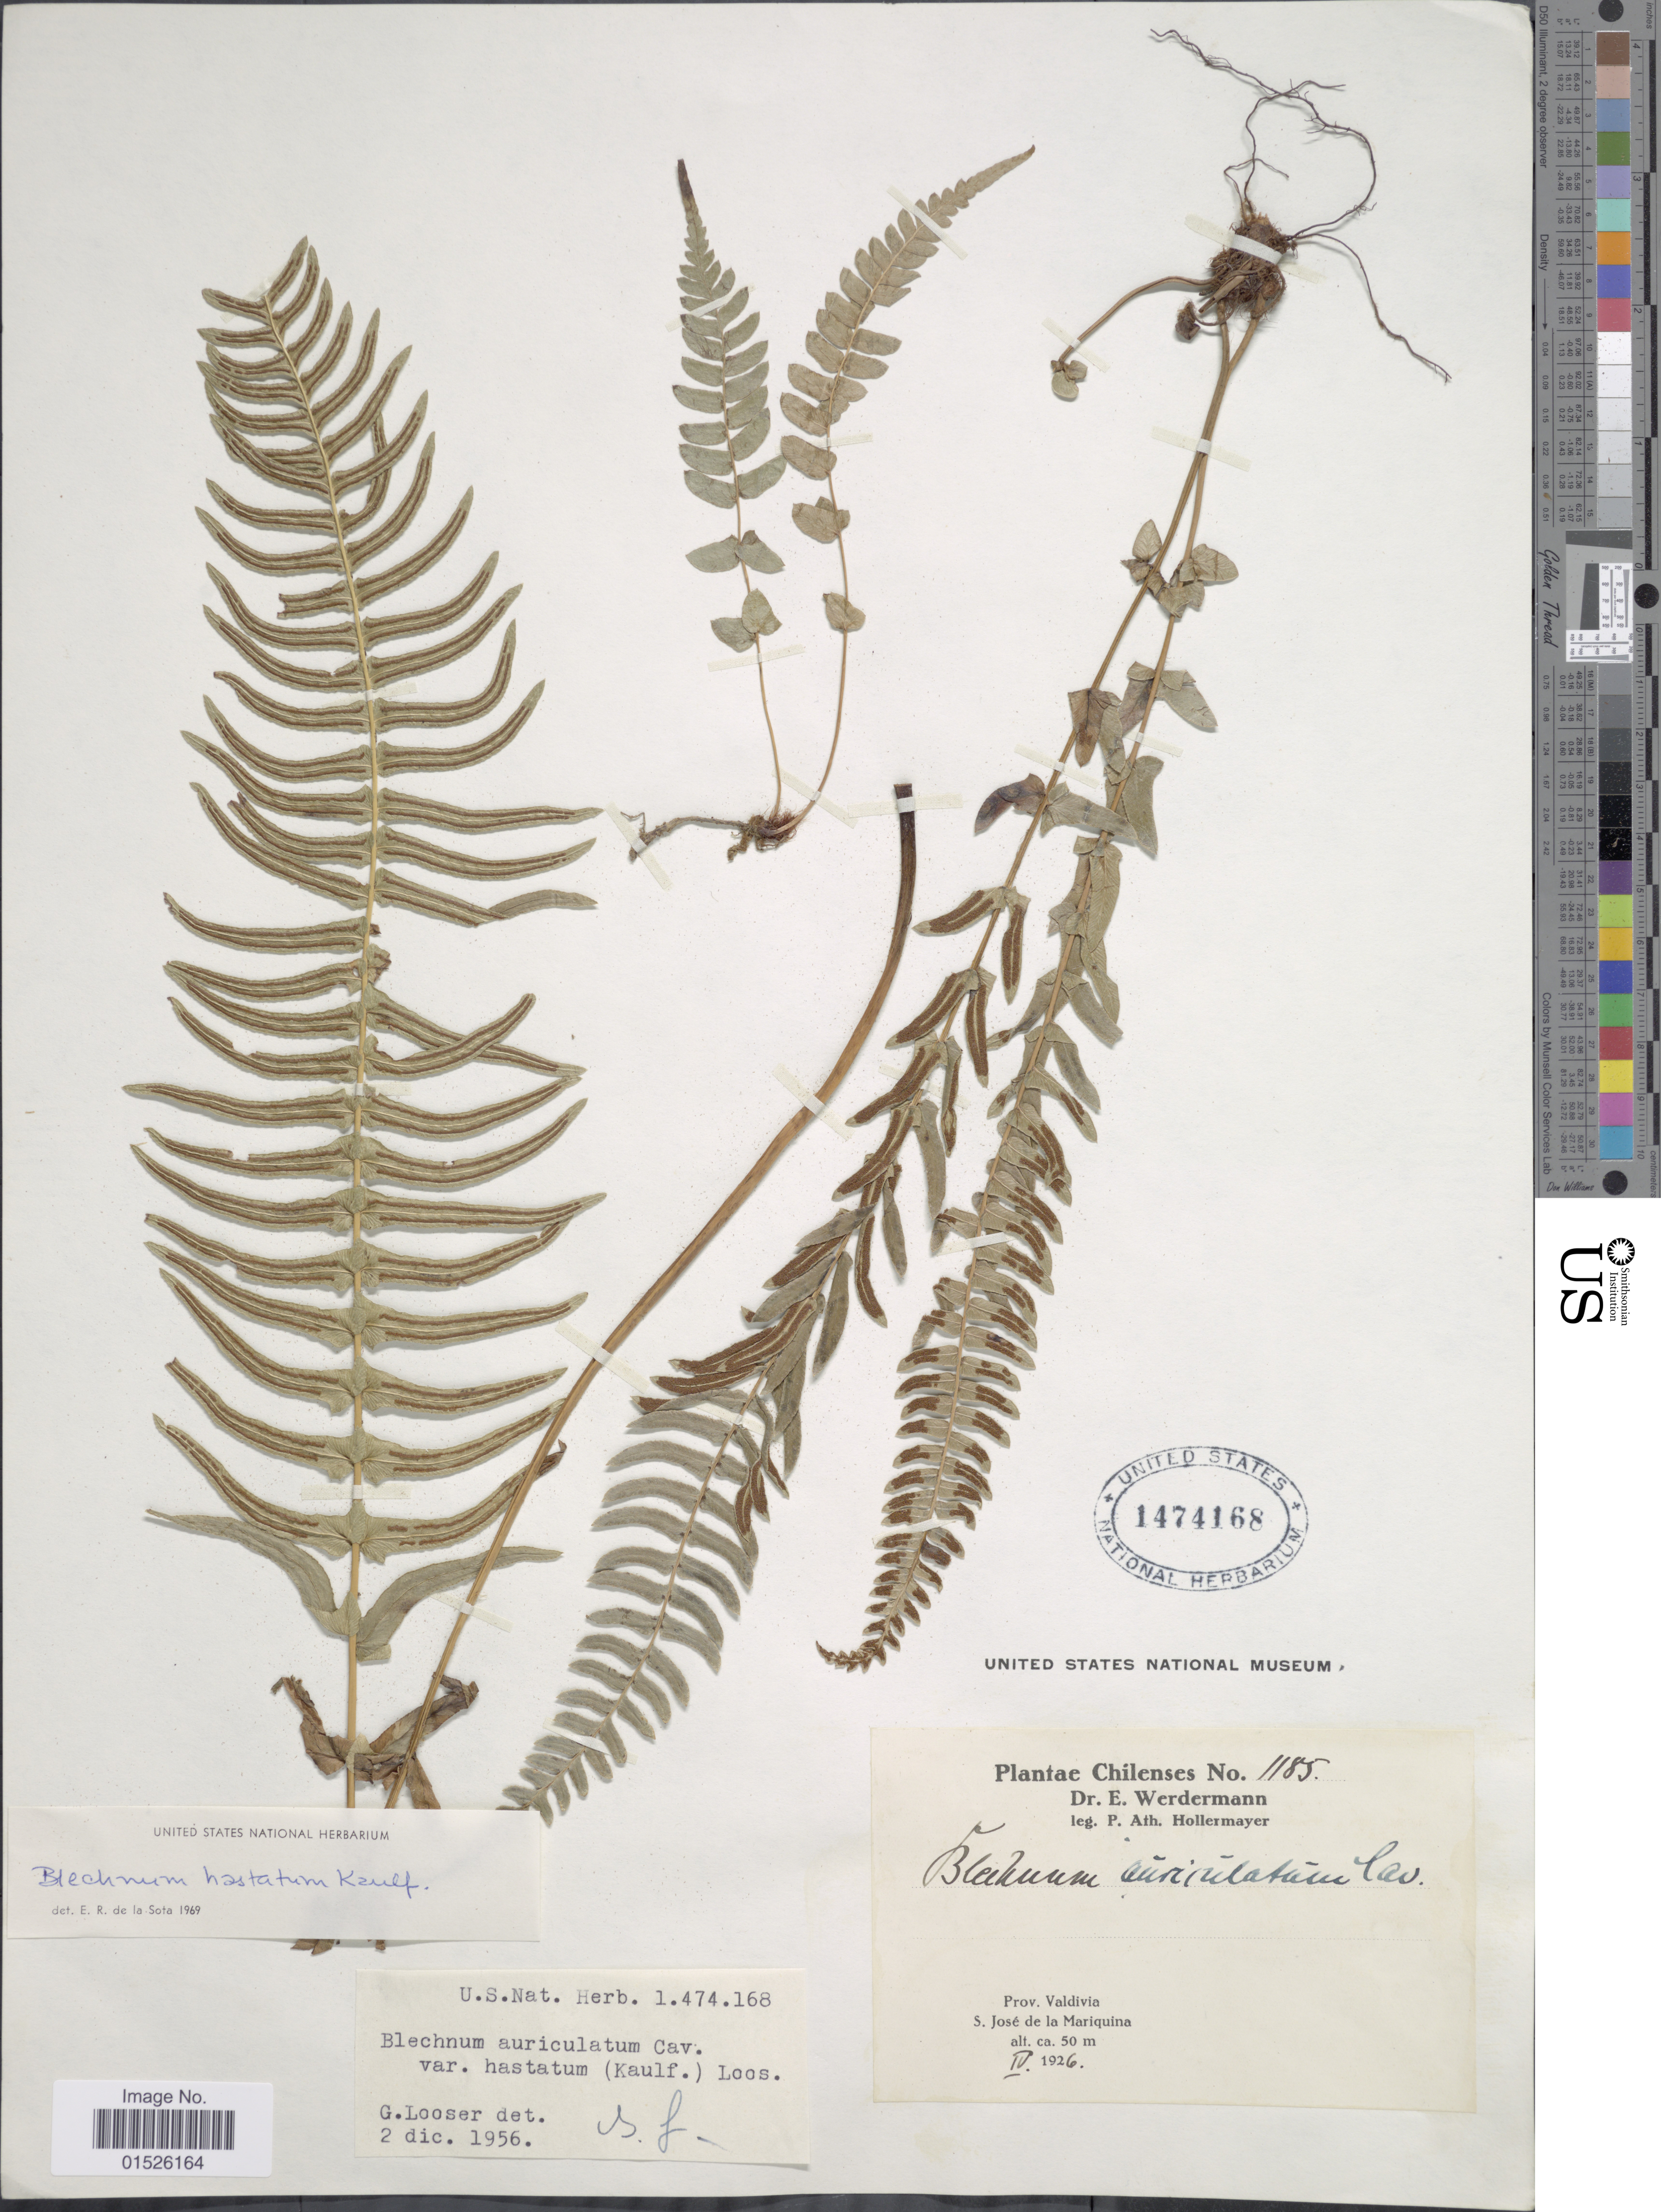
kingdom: Plantae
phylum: Tracheophyta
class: Polypodiopsida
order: Polypodiales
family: Blechnaceae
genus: Blechnum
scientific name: Blechnum hastatum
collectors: A. Hollermayer & E. Werdermann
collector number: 1185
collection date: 1926-04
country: Chile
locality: Chilenses, Prov. Valdivia, S. Jose de la Mariquina.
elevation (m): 50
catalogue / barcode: US 1474168